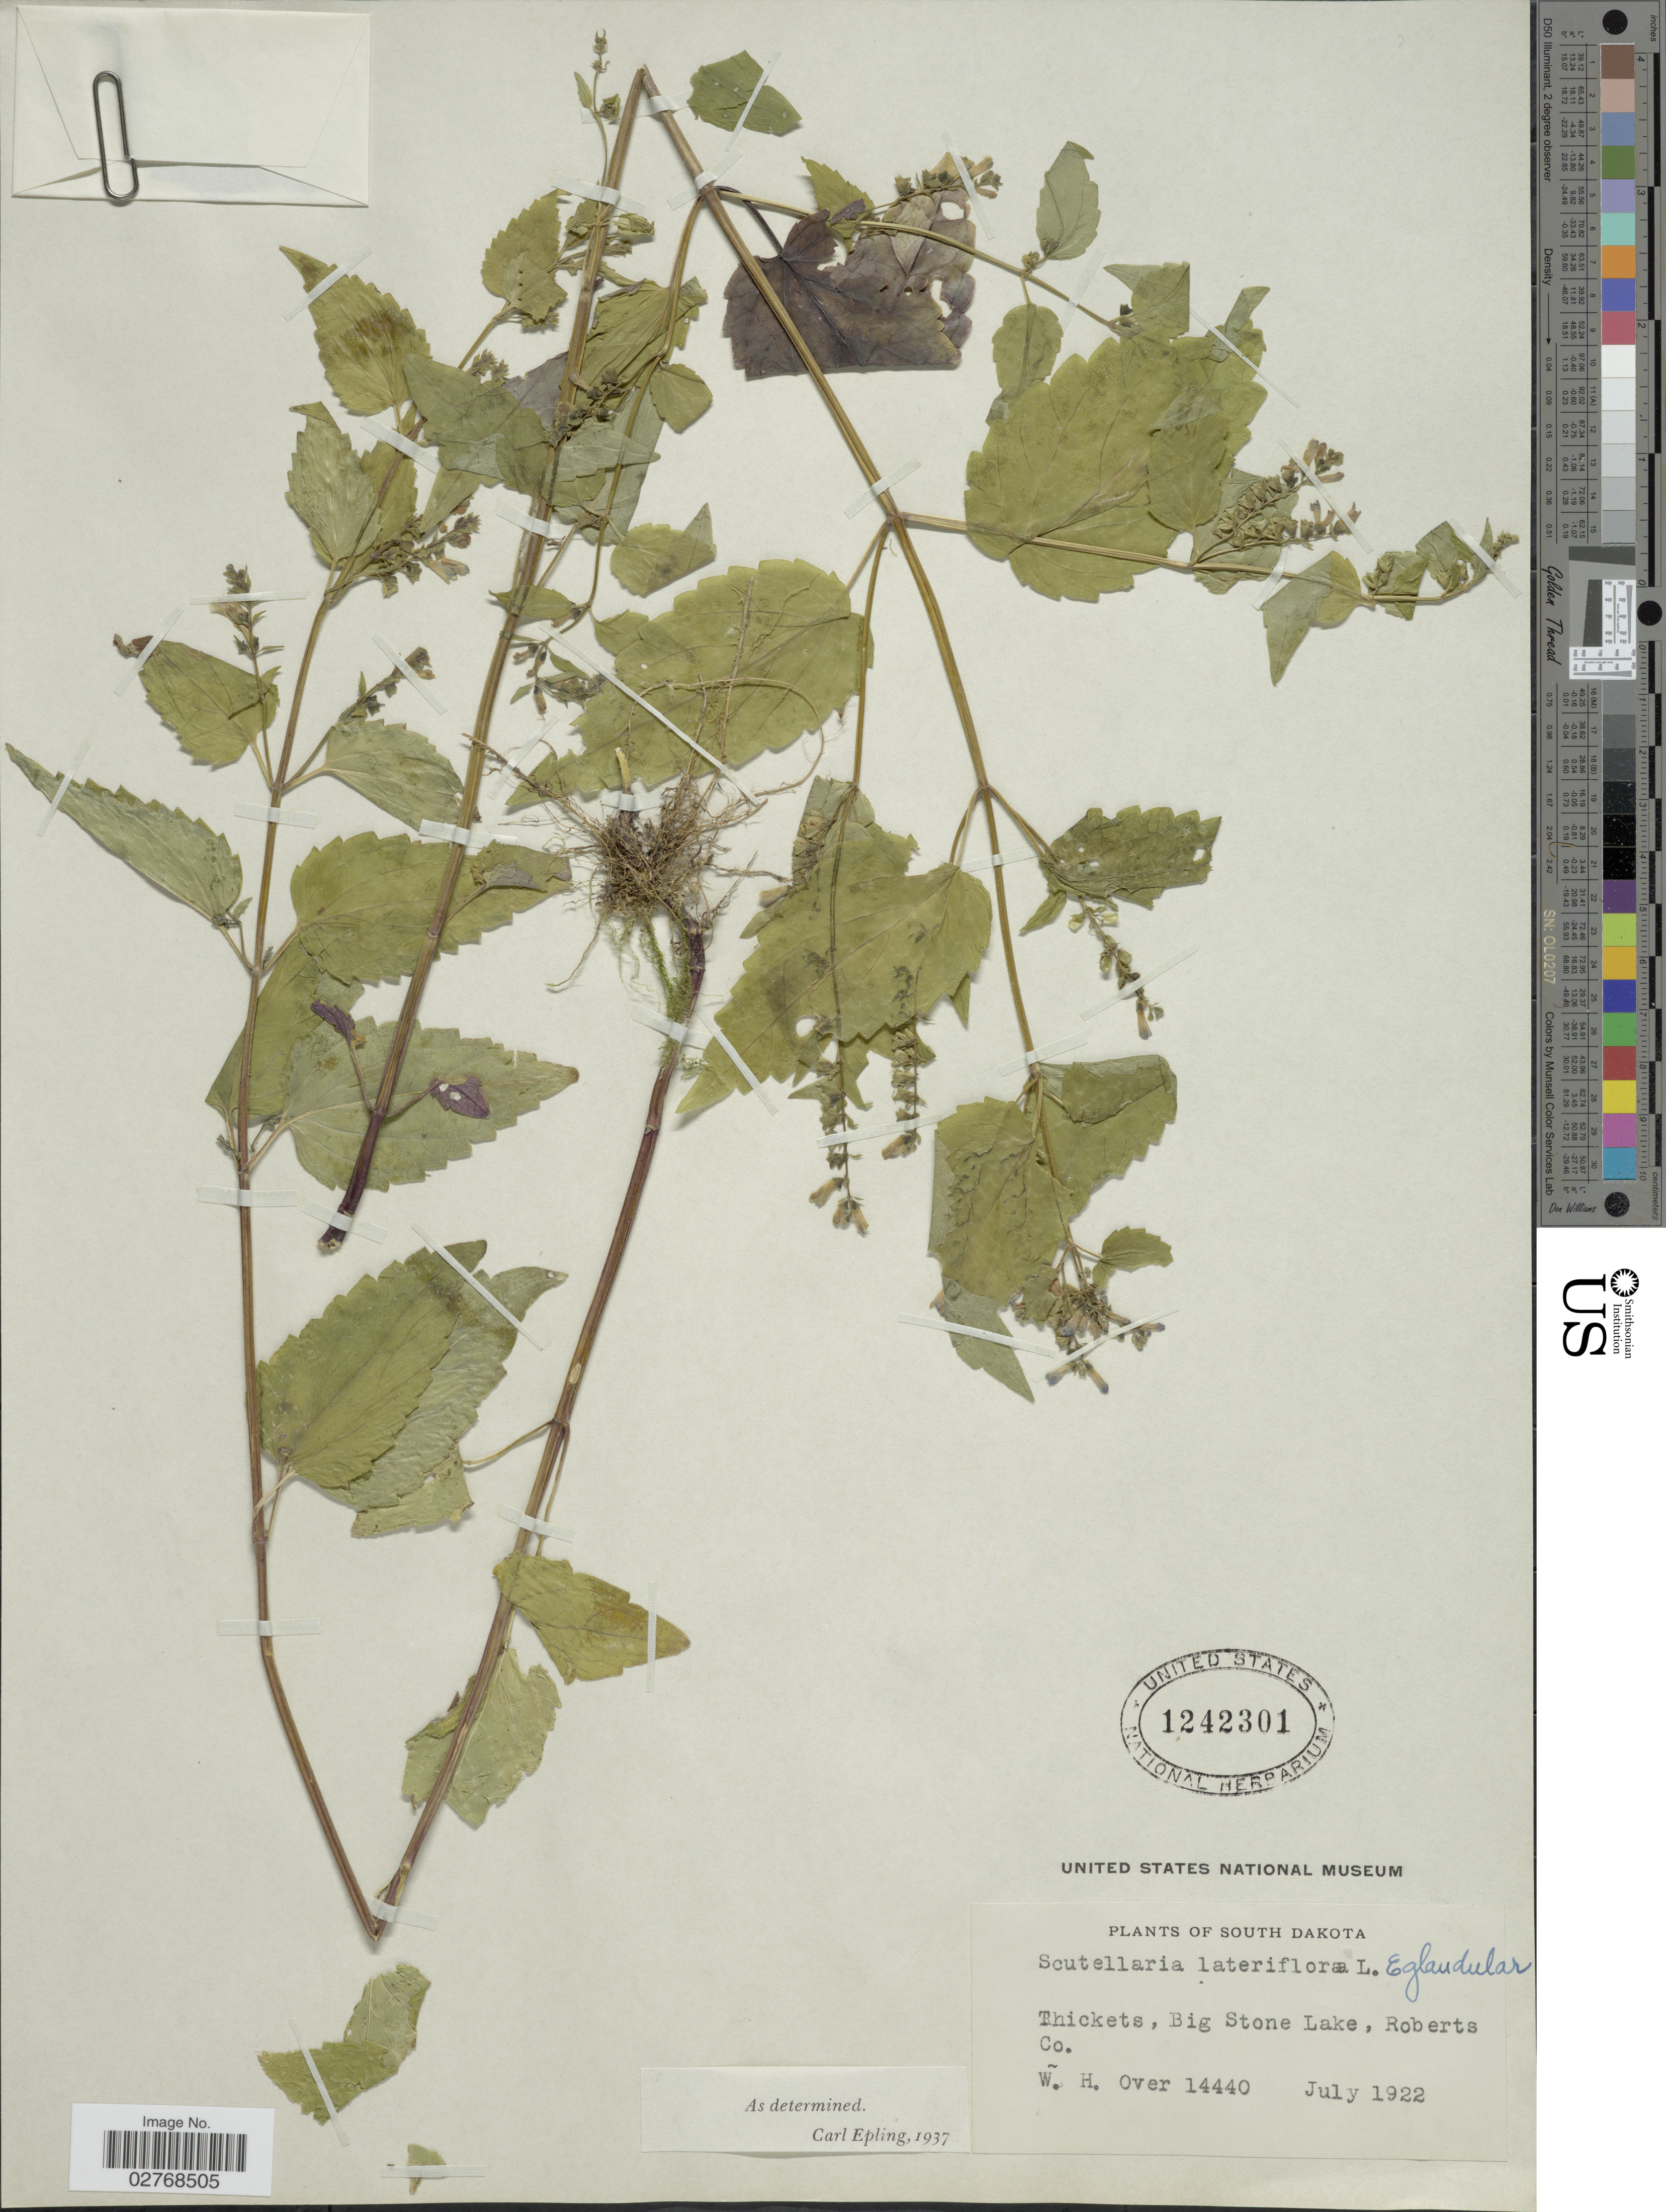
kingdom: Plantae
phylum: Tracheophyta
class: Magnoliopsida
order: Lamiales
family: Lamiaceae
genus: Scutellaria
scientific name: Scutellaria lateriflora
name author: L.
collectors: W. Over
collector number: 14440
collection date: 1922-07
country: United States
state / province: South Dakota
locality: Thickets, Big Stone Lake, Roberts Co.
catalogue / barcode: US 1242301